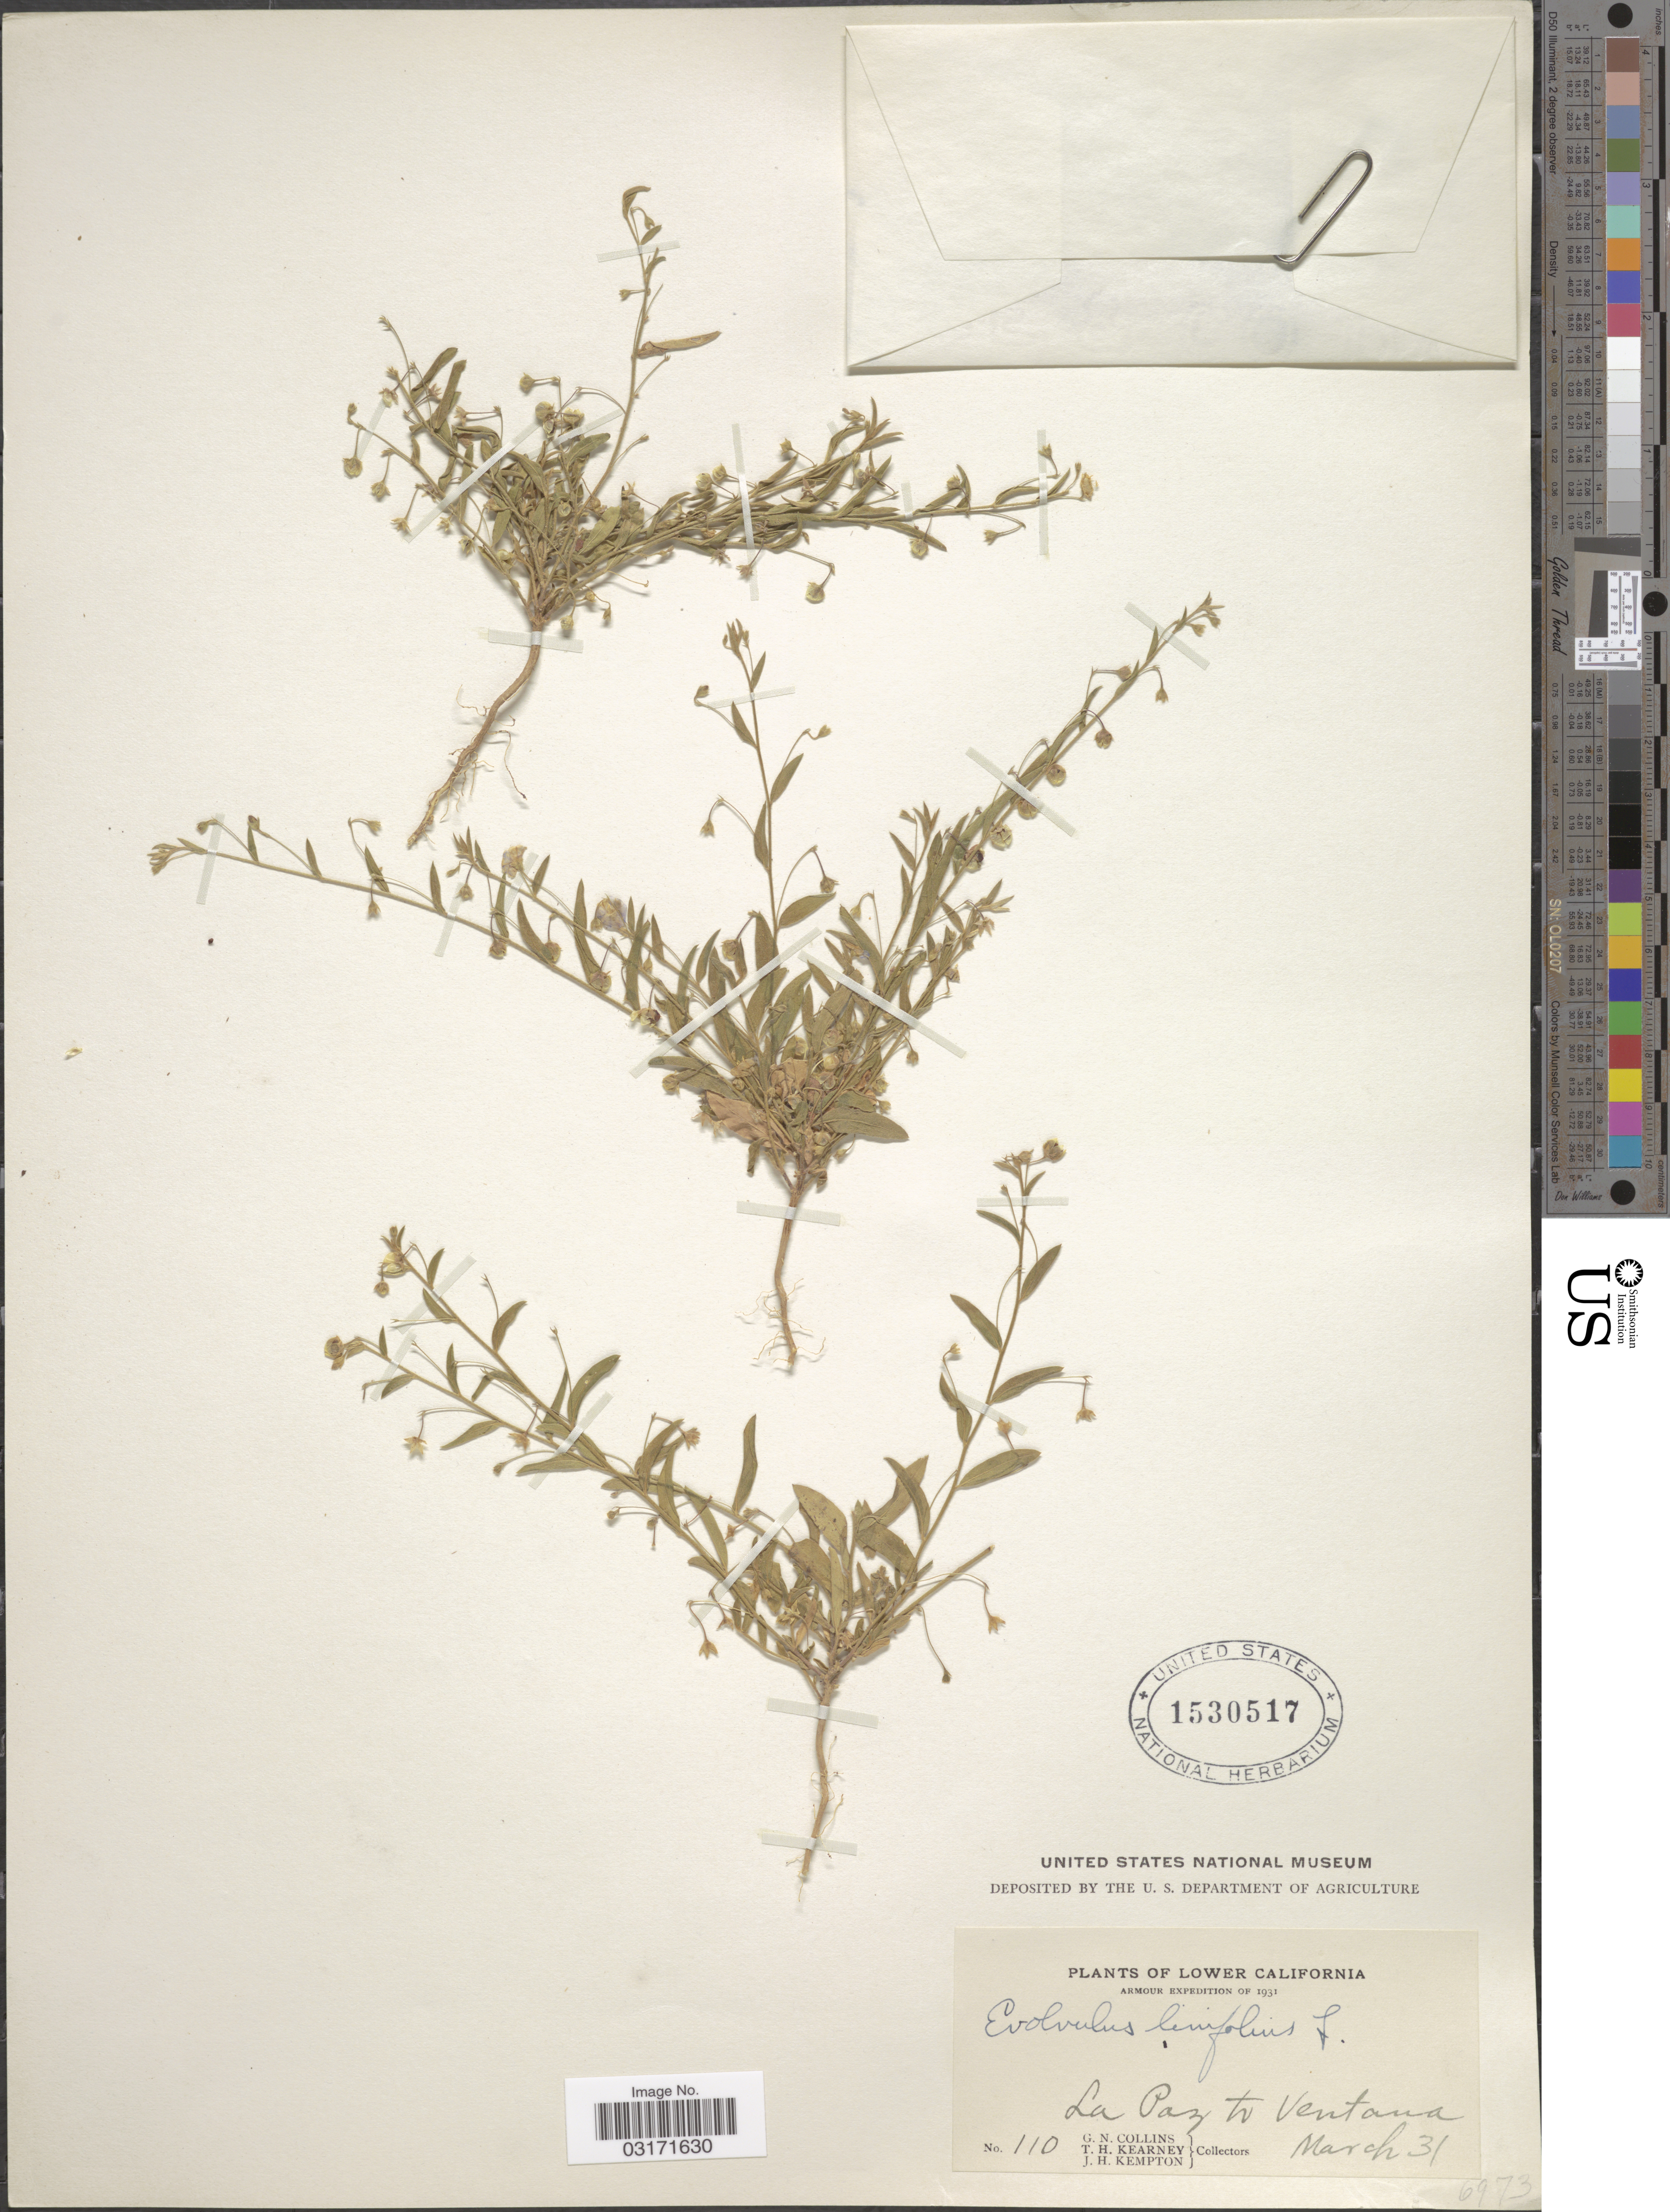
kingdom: Plantae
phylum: Tracheophyta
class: Magnoliopsida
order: Solanales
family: Convolvulaceae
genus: Evolvulus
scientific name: Evolvulus filipes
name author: Mart.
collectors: G. Collins, T. H. Kearney & J. H. Kempton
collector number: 110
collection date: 1931-03-31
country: Mexico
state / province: Baja California Sur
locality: Lower California, La Paz to Ventana.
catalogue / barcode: US 1530517